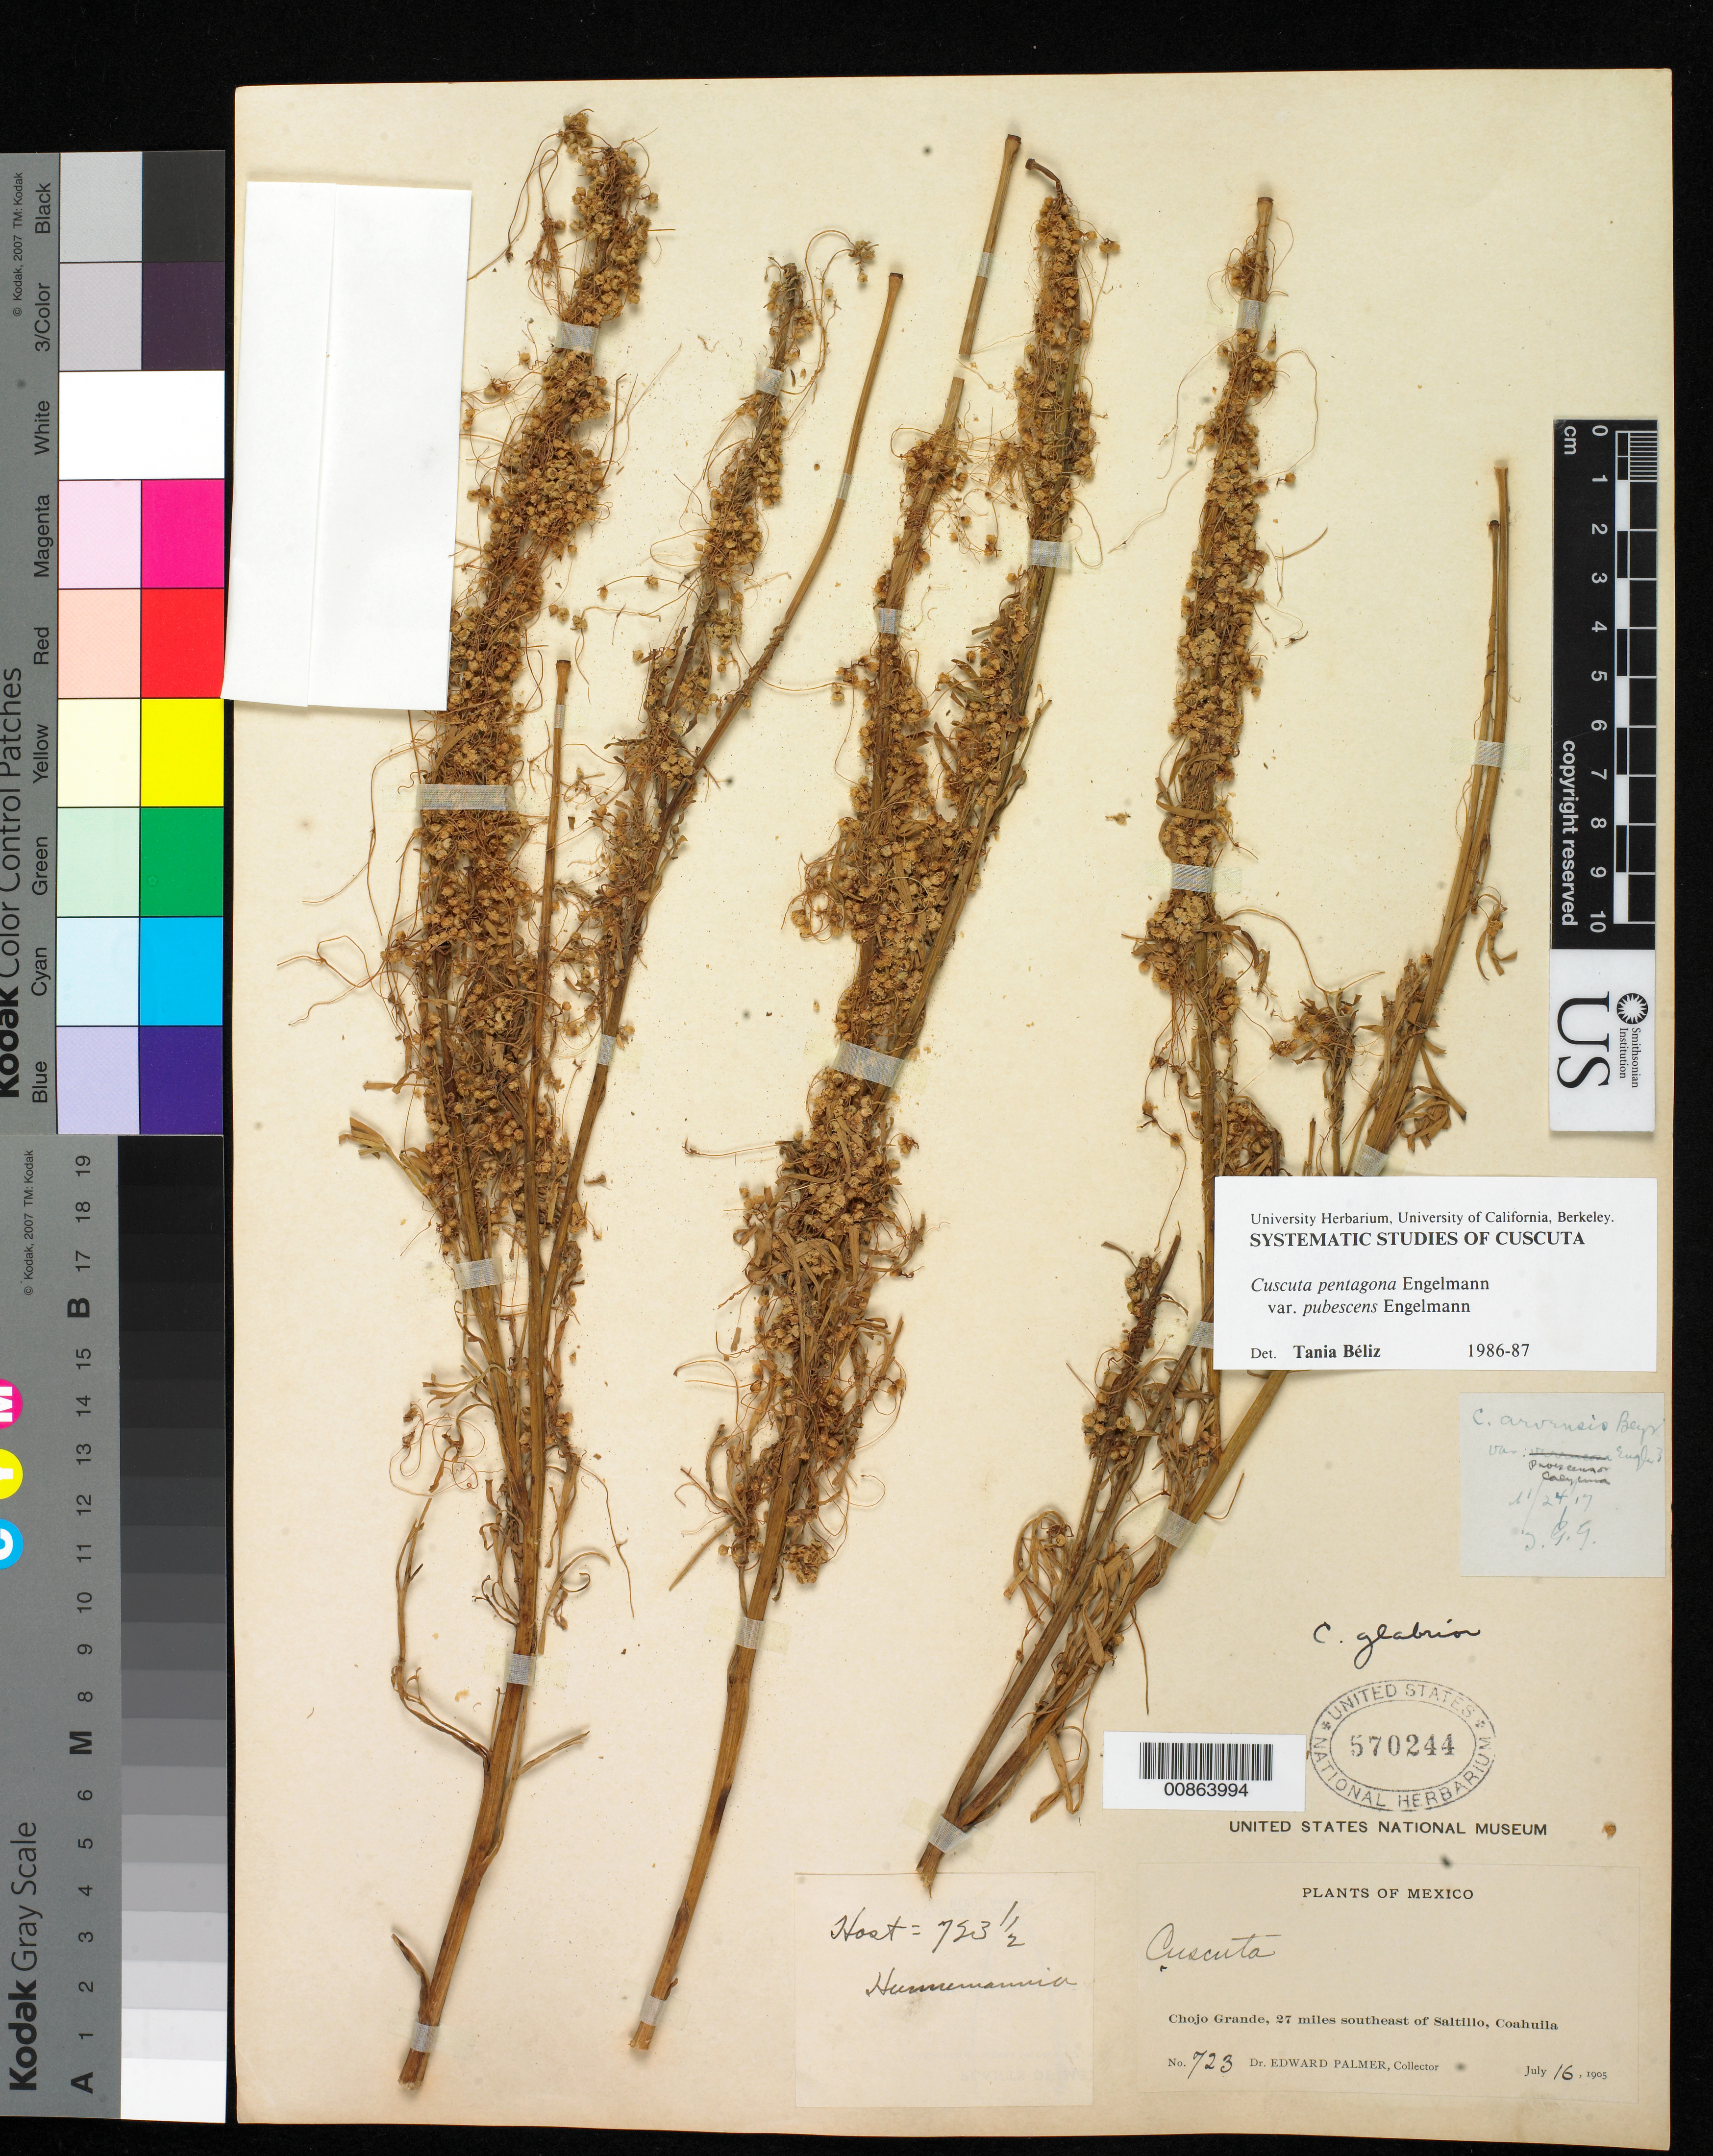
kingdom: Plantae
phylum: Tracheophyta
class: Magnoliopsida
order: Solanales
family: Convolvulaceae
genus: Cuscuta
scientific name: Cuscuta pentagona var. pubescens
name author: (Engelm.) Yunck.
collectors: E. Palmer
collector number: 723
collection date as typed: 16 Jul 1905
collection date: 1905-07-16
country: Mexico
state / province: Coahuila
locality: Chojo Grande, 27 miles southeast of Saltilo, Coahuila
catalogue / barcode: US 570244